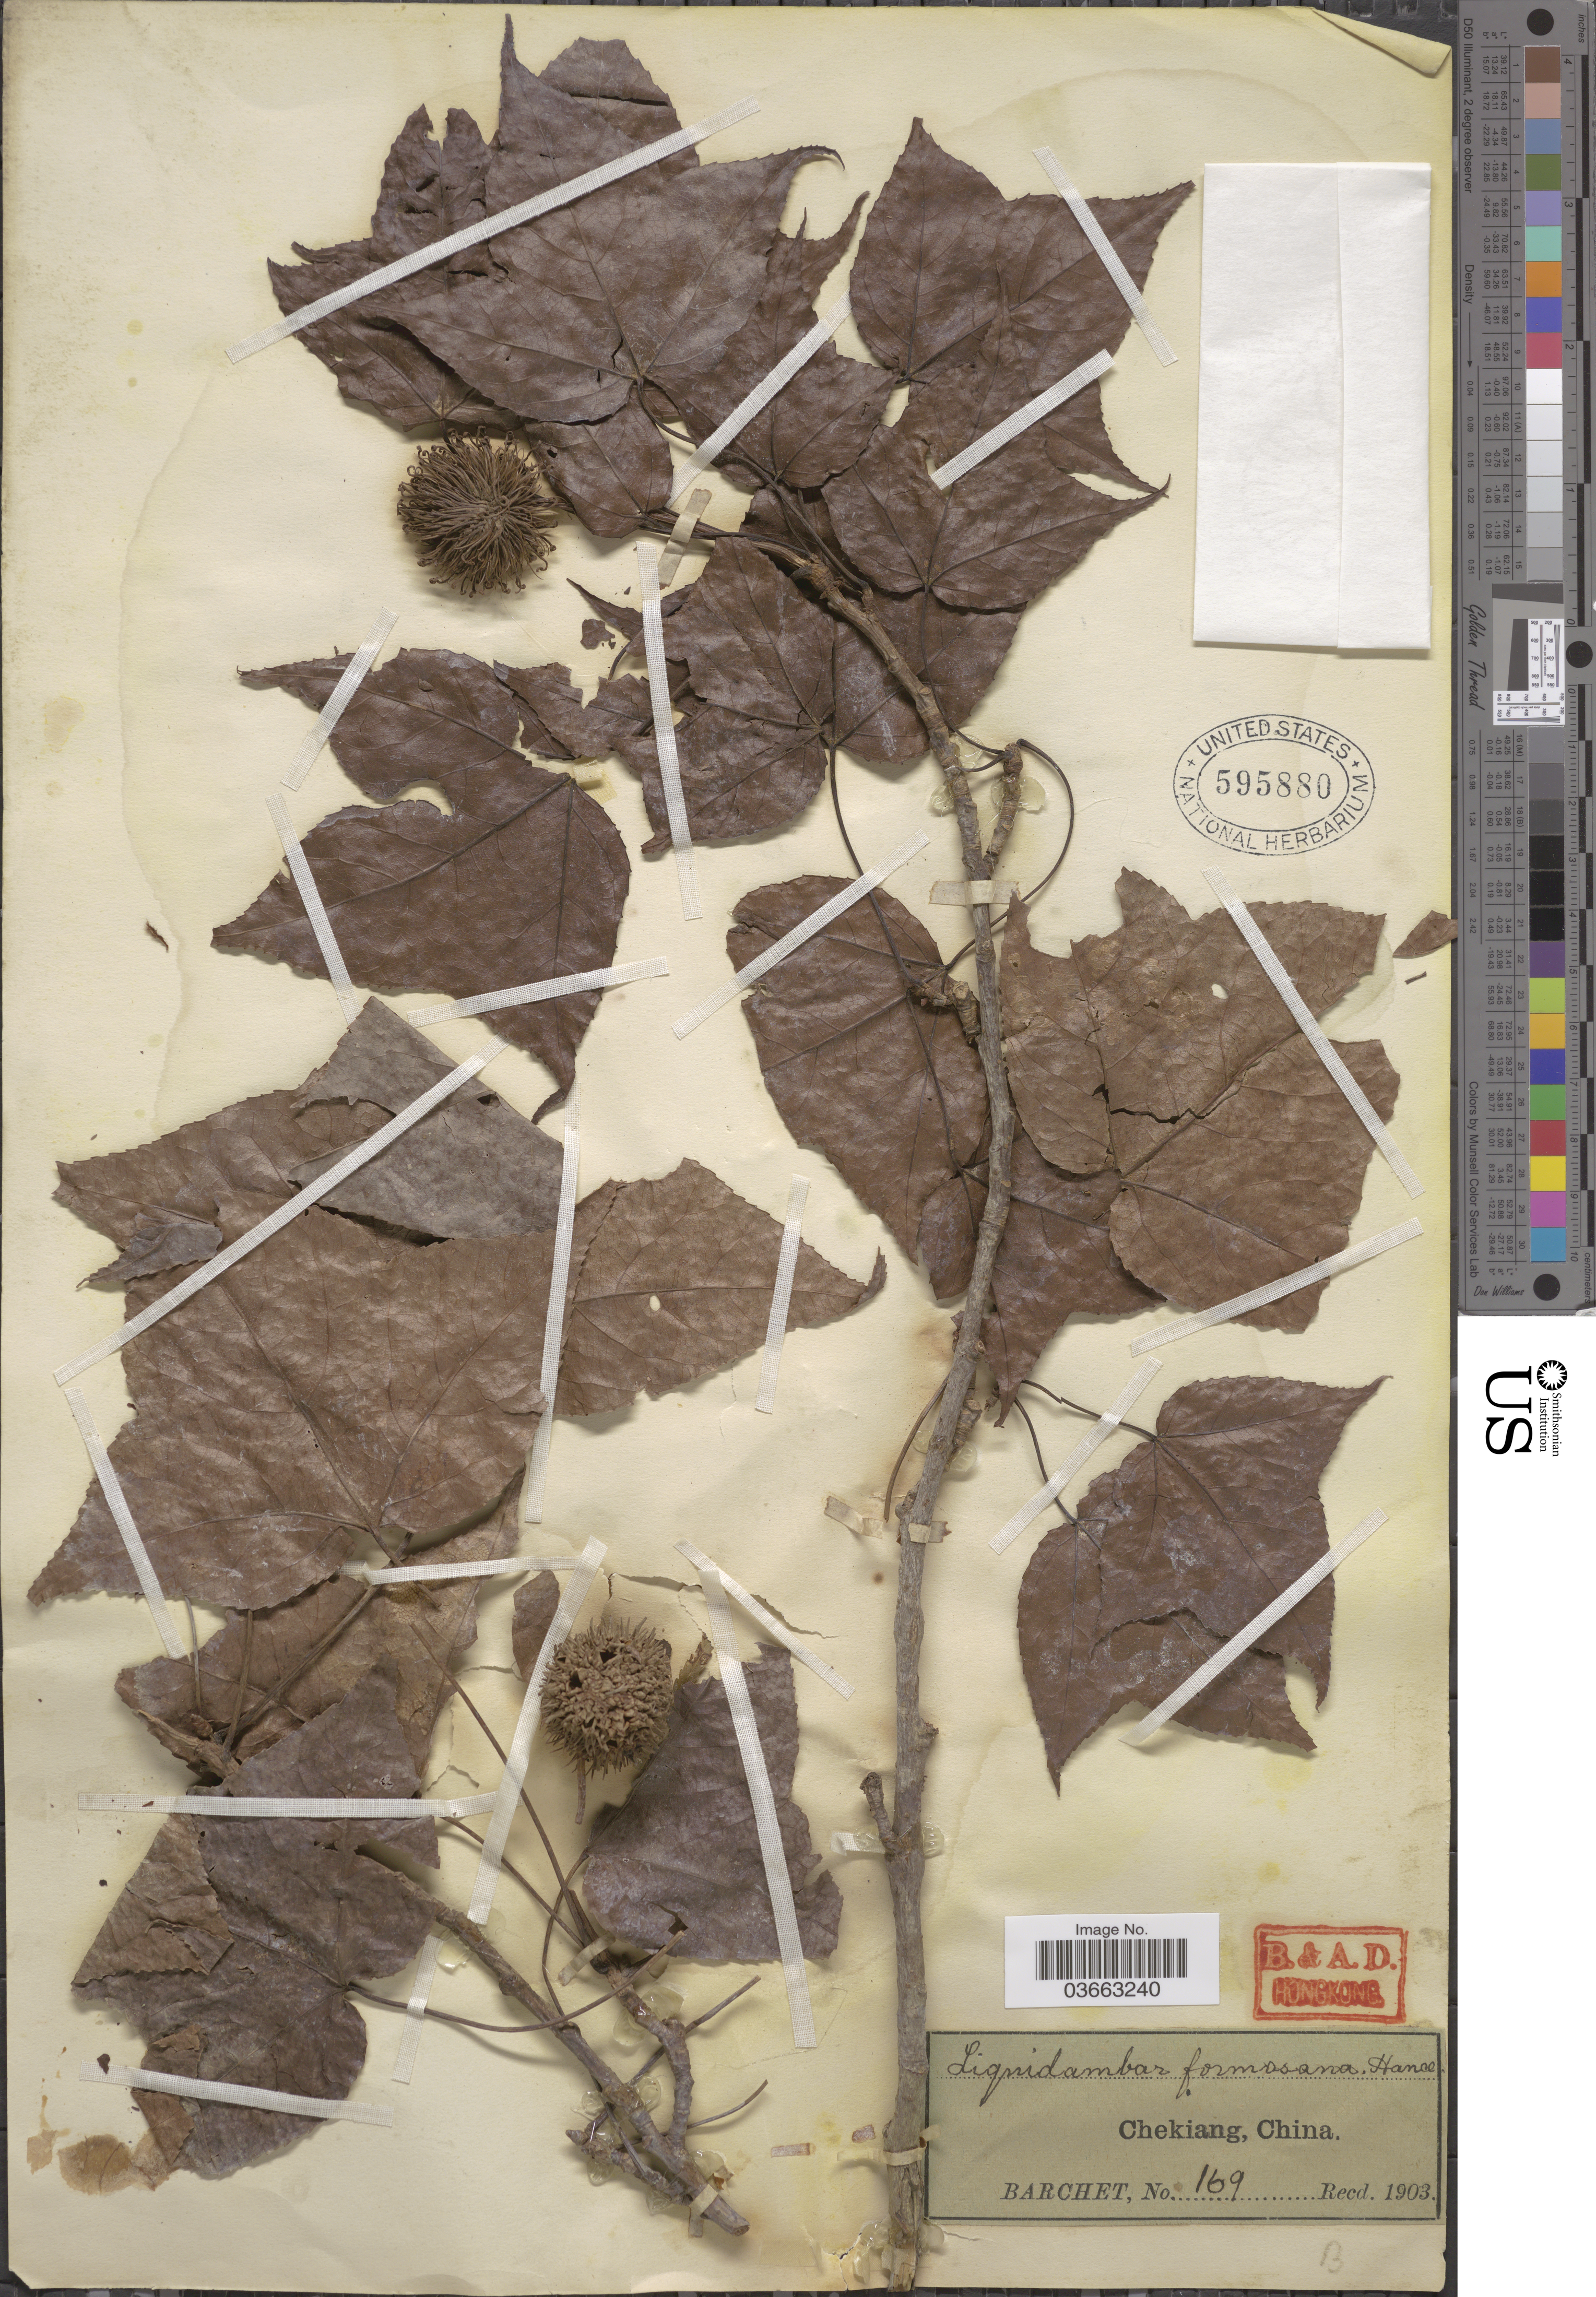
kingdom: Plantae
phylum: Tracheophyta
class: Magnoliopsida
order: Saxifragales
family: Altingiaceae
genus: Liquidambar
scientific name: Liquidambar formosana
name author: Hance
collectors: Barchet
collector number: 169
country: China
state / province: Zhejiang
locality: Chekiang.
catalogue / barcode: US 595880